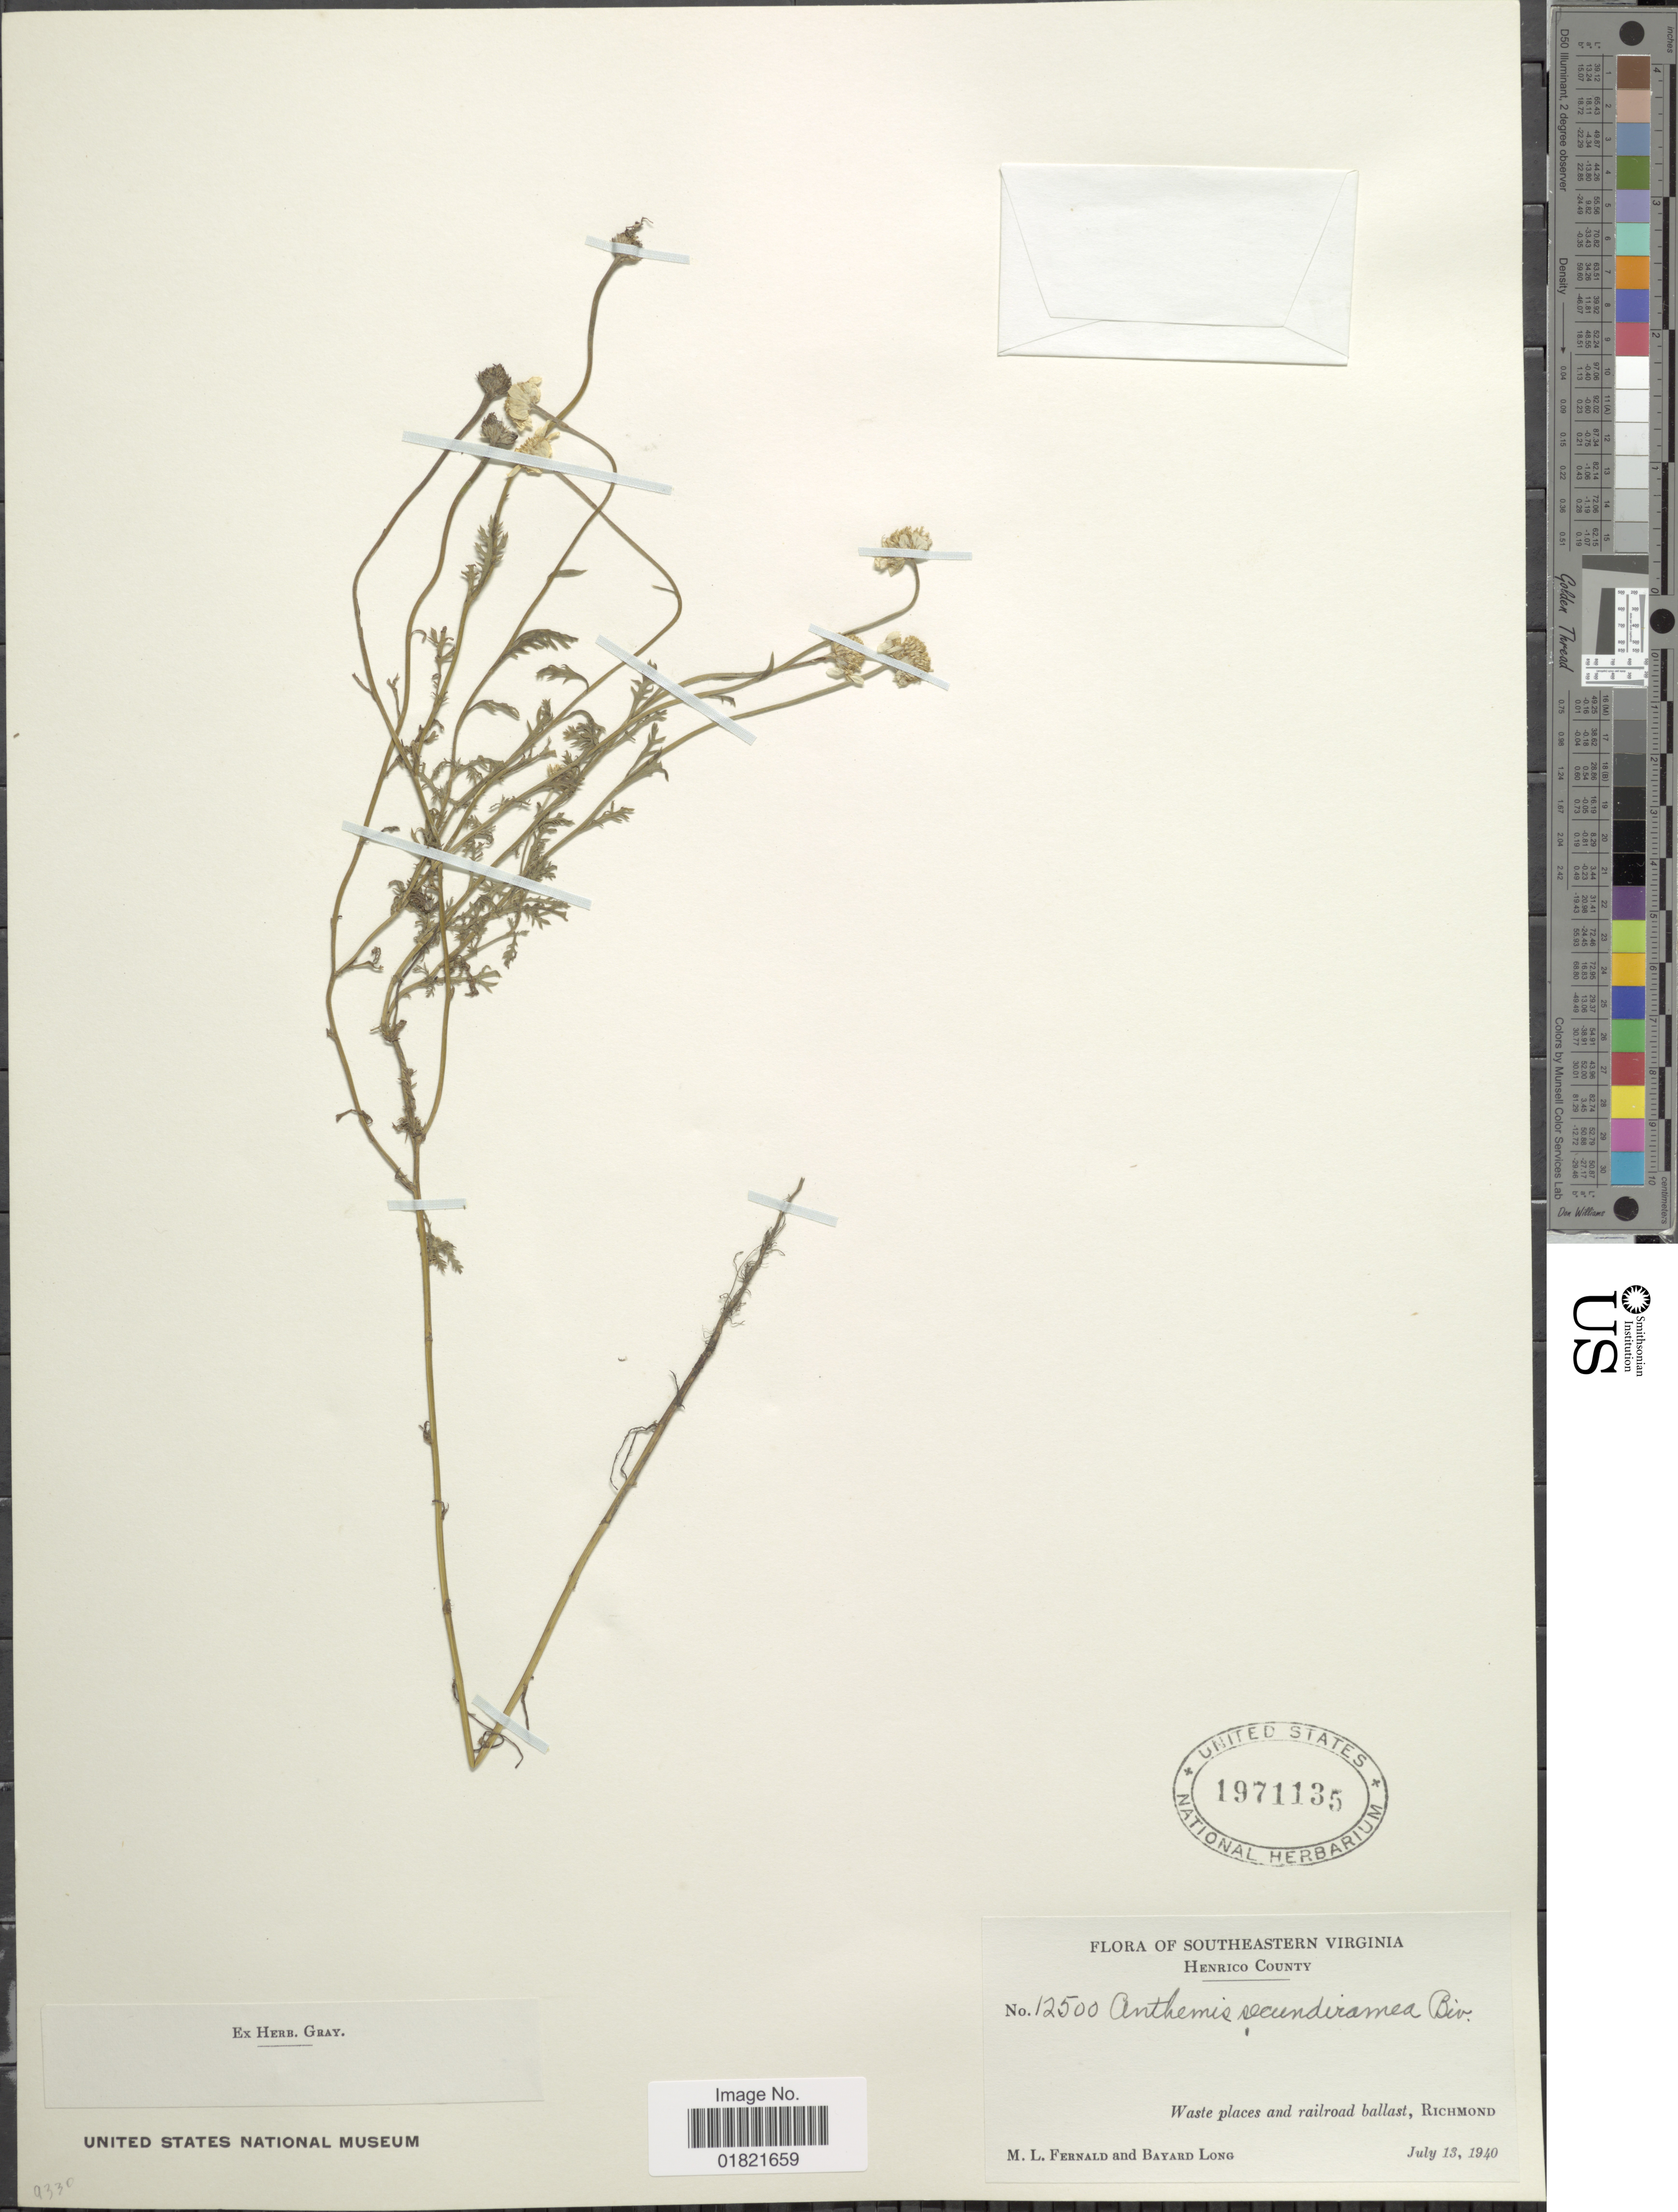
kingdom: Plantae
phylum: Tracheophyta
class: Magnoliopsida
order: Asterales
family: Asteraceae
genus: Anthemis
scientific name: Anthemis secundiramea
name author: Biv.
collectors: M. L. Fernald & B. Long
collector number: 12500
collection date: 1940-07-13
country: United States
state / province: Virginia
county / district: Henrico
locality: Southeastern Virginia, Henrio County, Richmond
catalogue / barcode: US 1971135